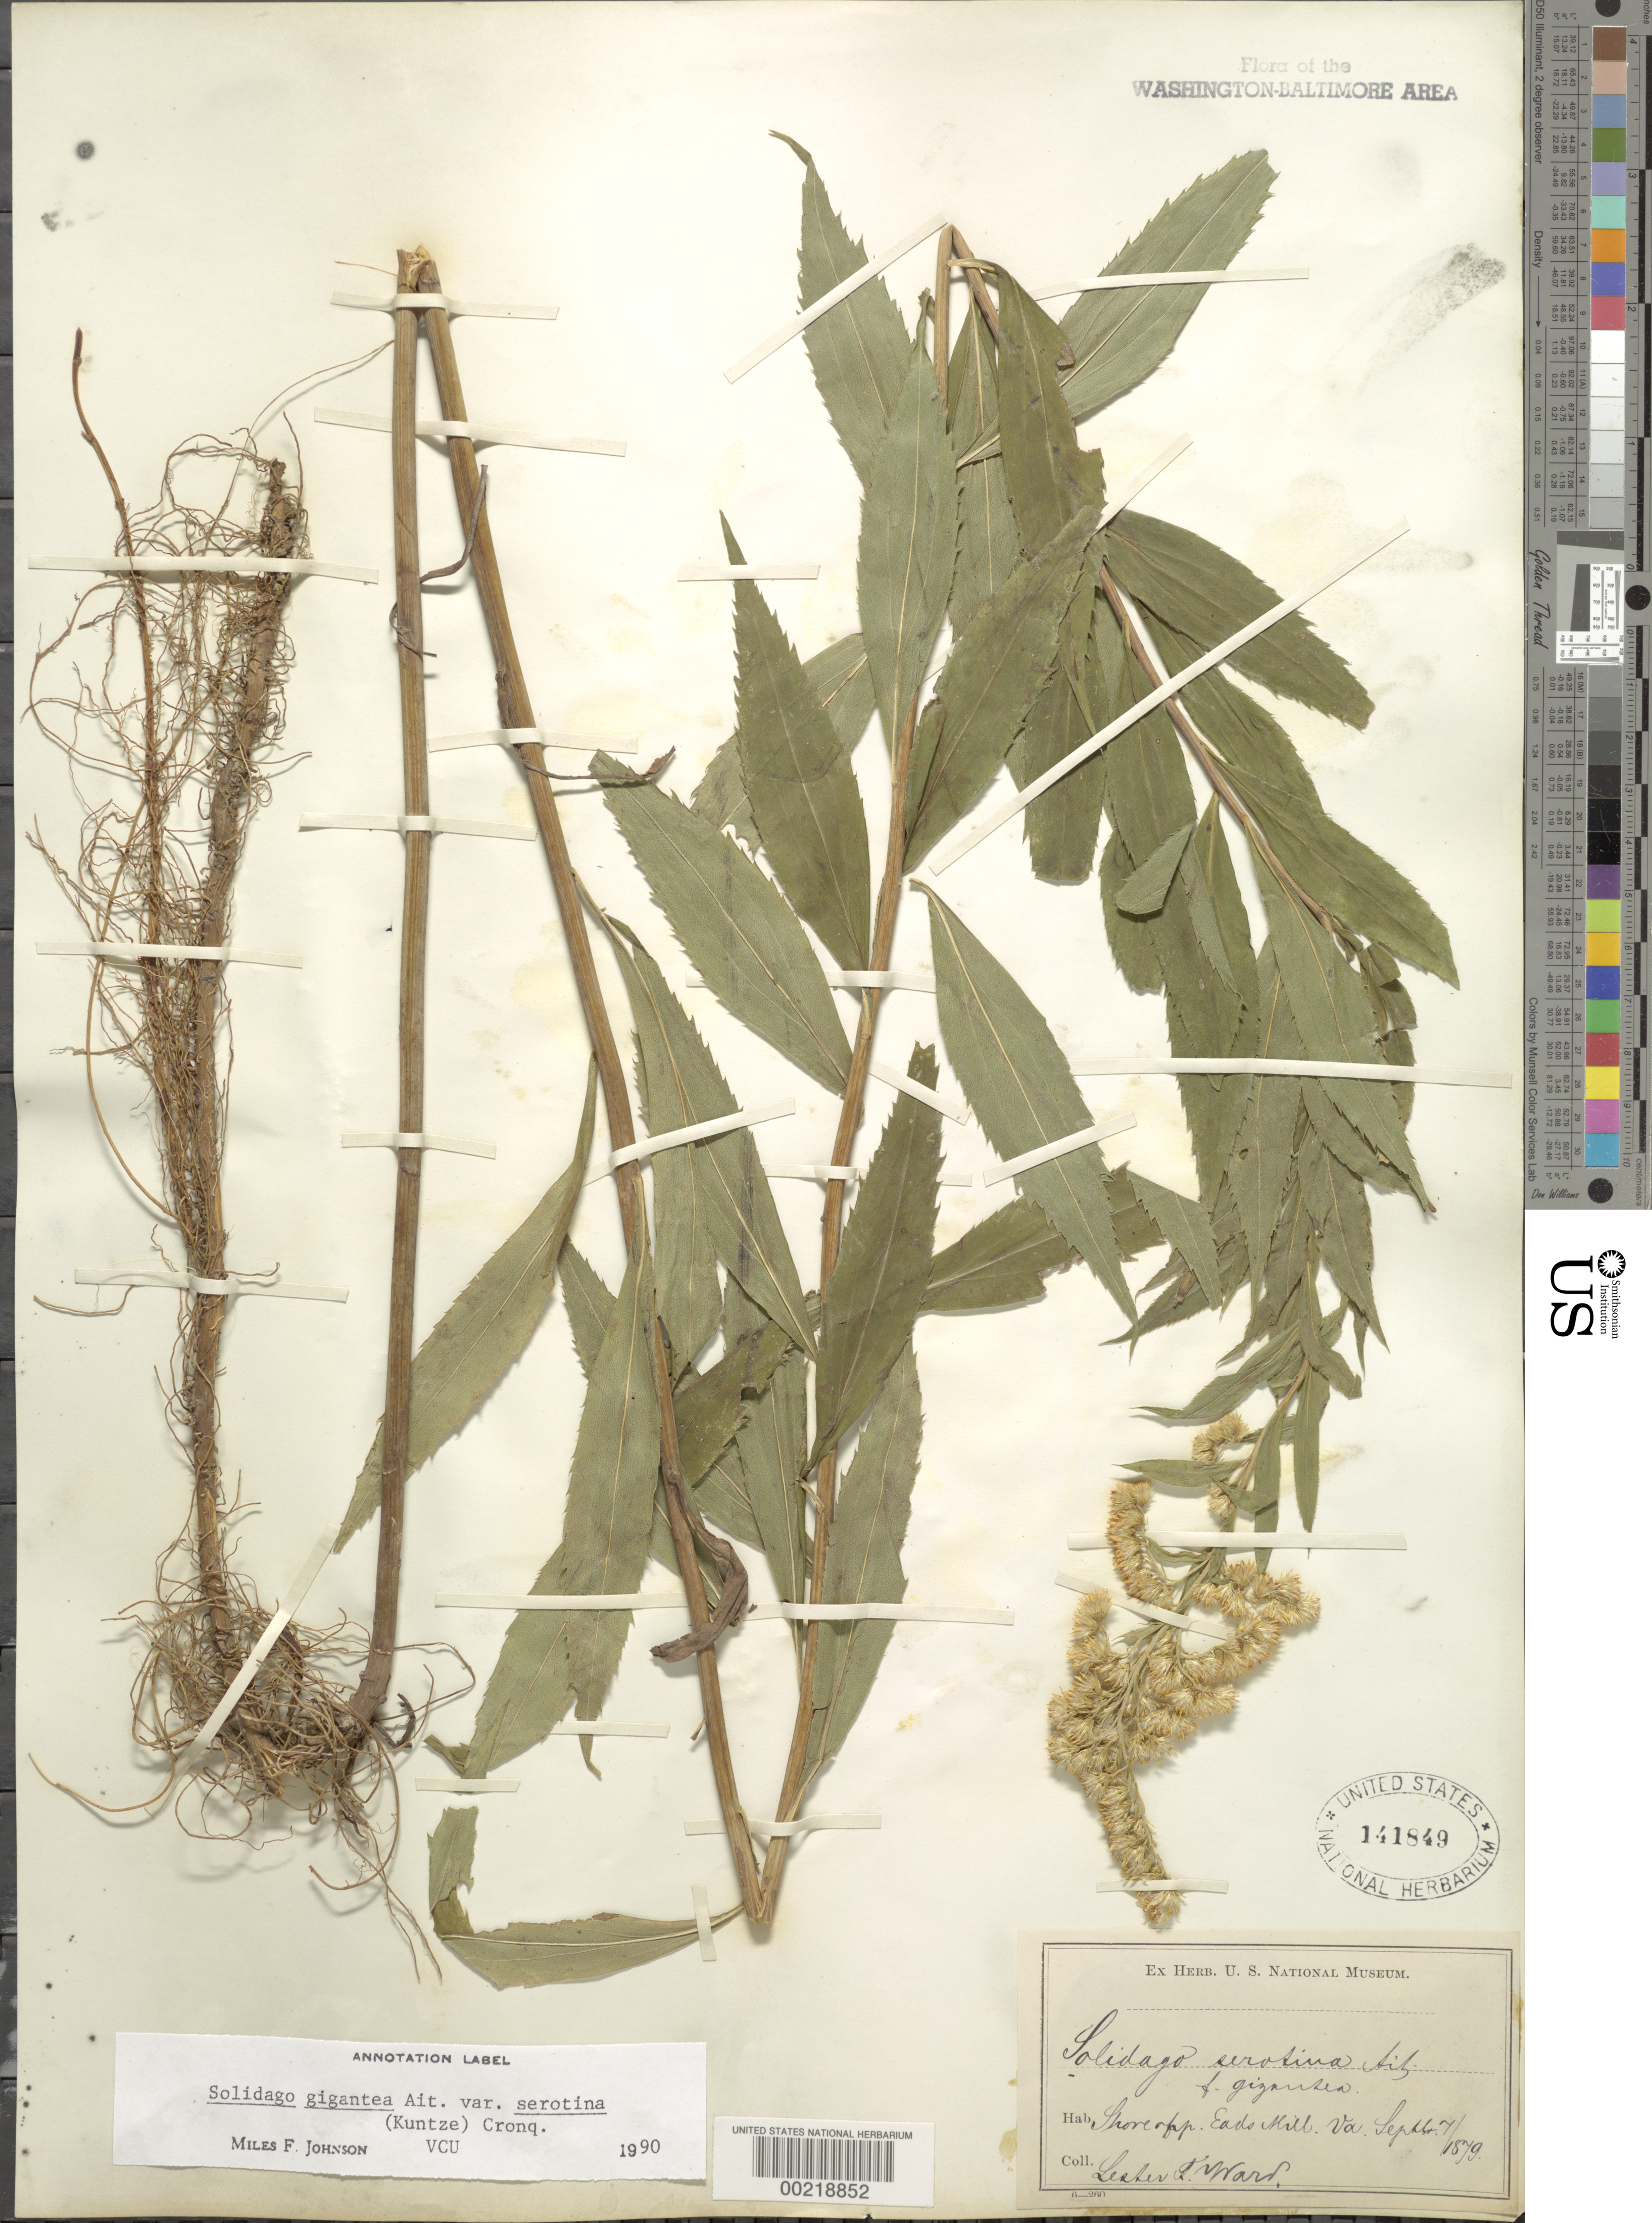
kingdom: Plantae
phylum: Tracheophyta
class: Magnoliopsida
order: Asterales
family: Asteraceae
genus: Solidago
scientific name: Solidago gigantea var. serotina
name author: Fernald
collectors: L. F. Ward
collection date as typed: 07 Sep 1879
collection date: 1879-09-07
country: United States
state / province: Virginia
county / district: Fairfax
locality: opposite Eads Mill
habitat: Shore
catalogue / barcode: US 141849